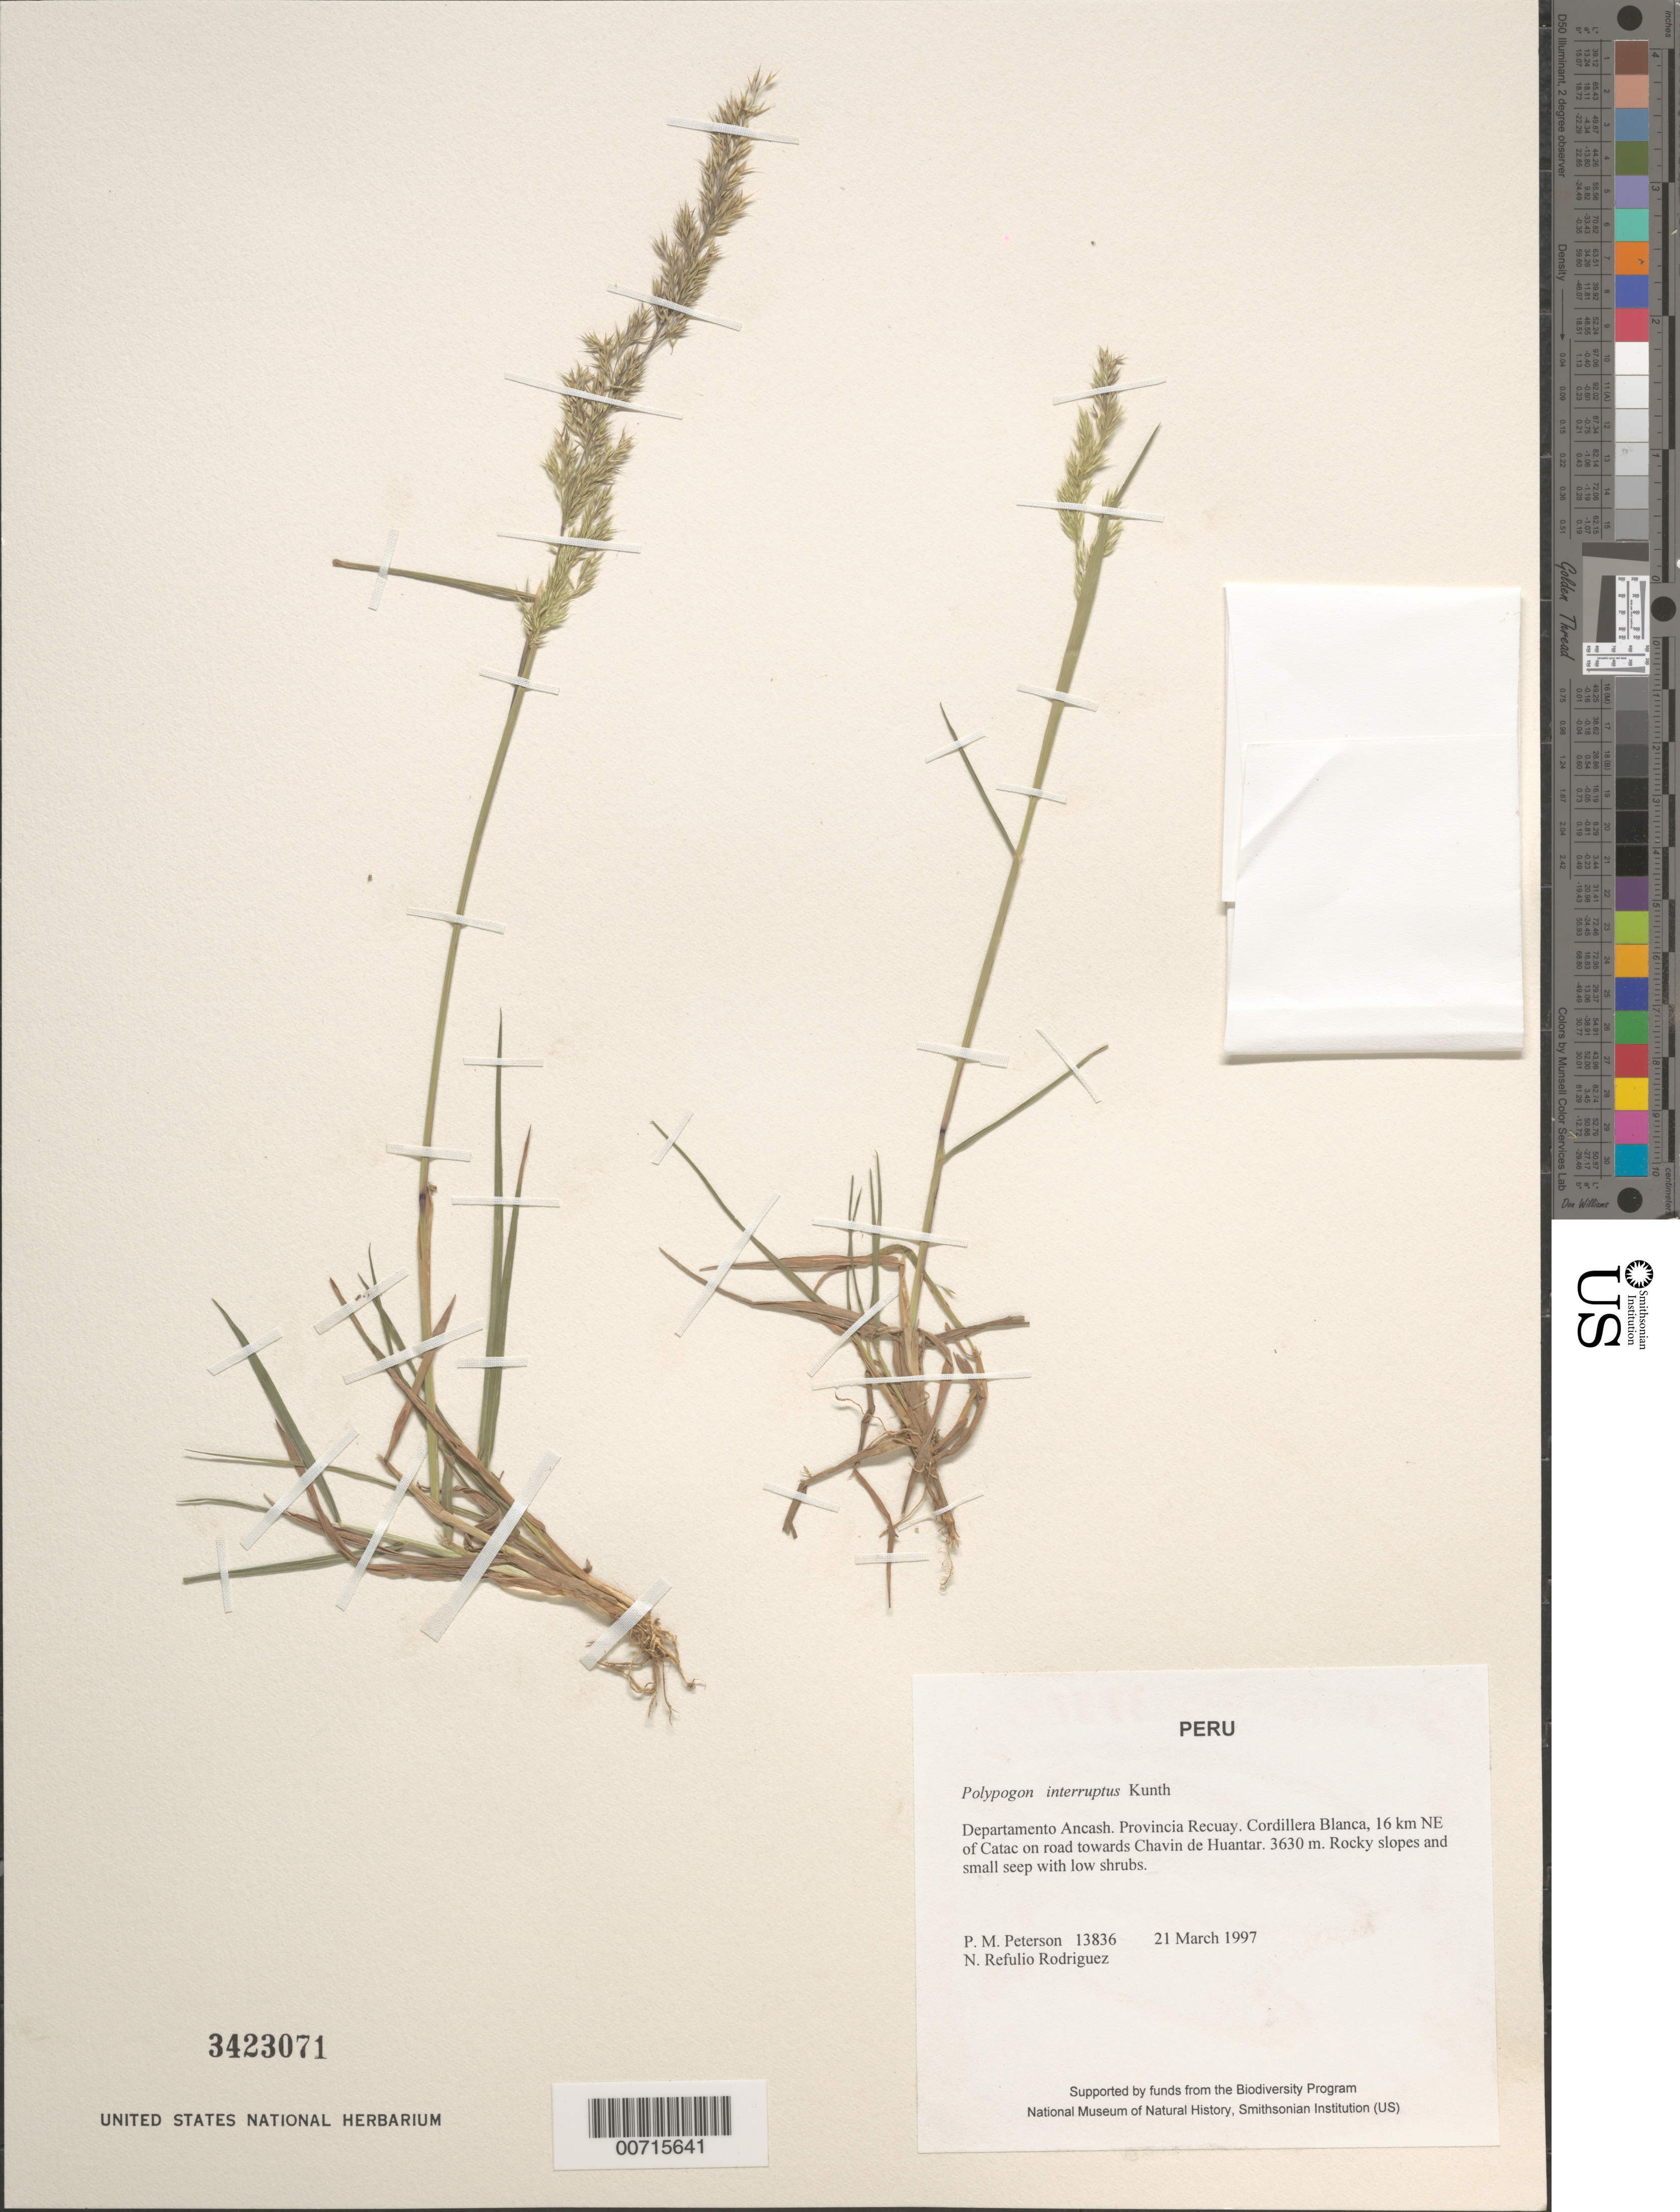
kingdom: Plantae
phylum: Tracheophyta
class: Liliopsida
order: Poales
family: Poaceae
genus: Polypogon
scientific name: Polypogon interruptus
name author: Kunth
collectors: P. M. Peterson & N. Refulio-Rodríguez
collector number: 13836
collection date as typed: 21 Mar 1997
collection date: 1997-03-21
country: Peru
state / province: Ancash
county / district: Recuay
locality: Cordillera Blanca, 16 km NE of Catac on road towards Chavin de Huantar.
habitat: Rocky slopes and small seep with low shrubs.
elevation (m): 3630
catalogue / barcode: US 3423071